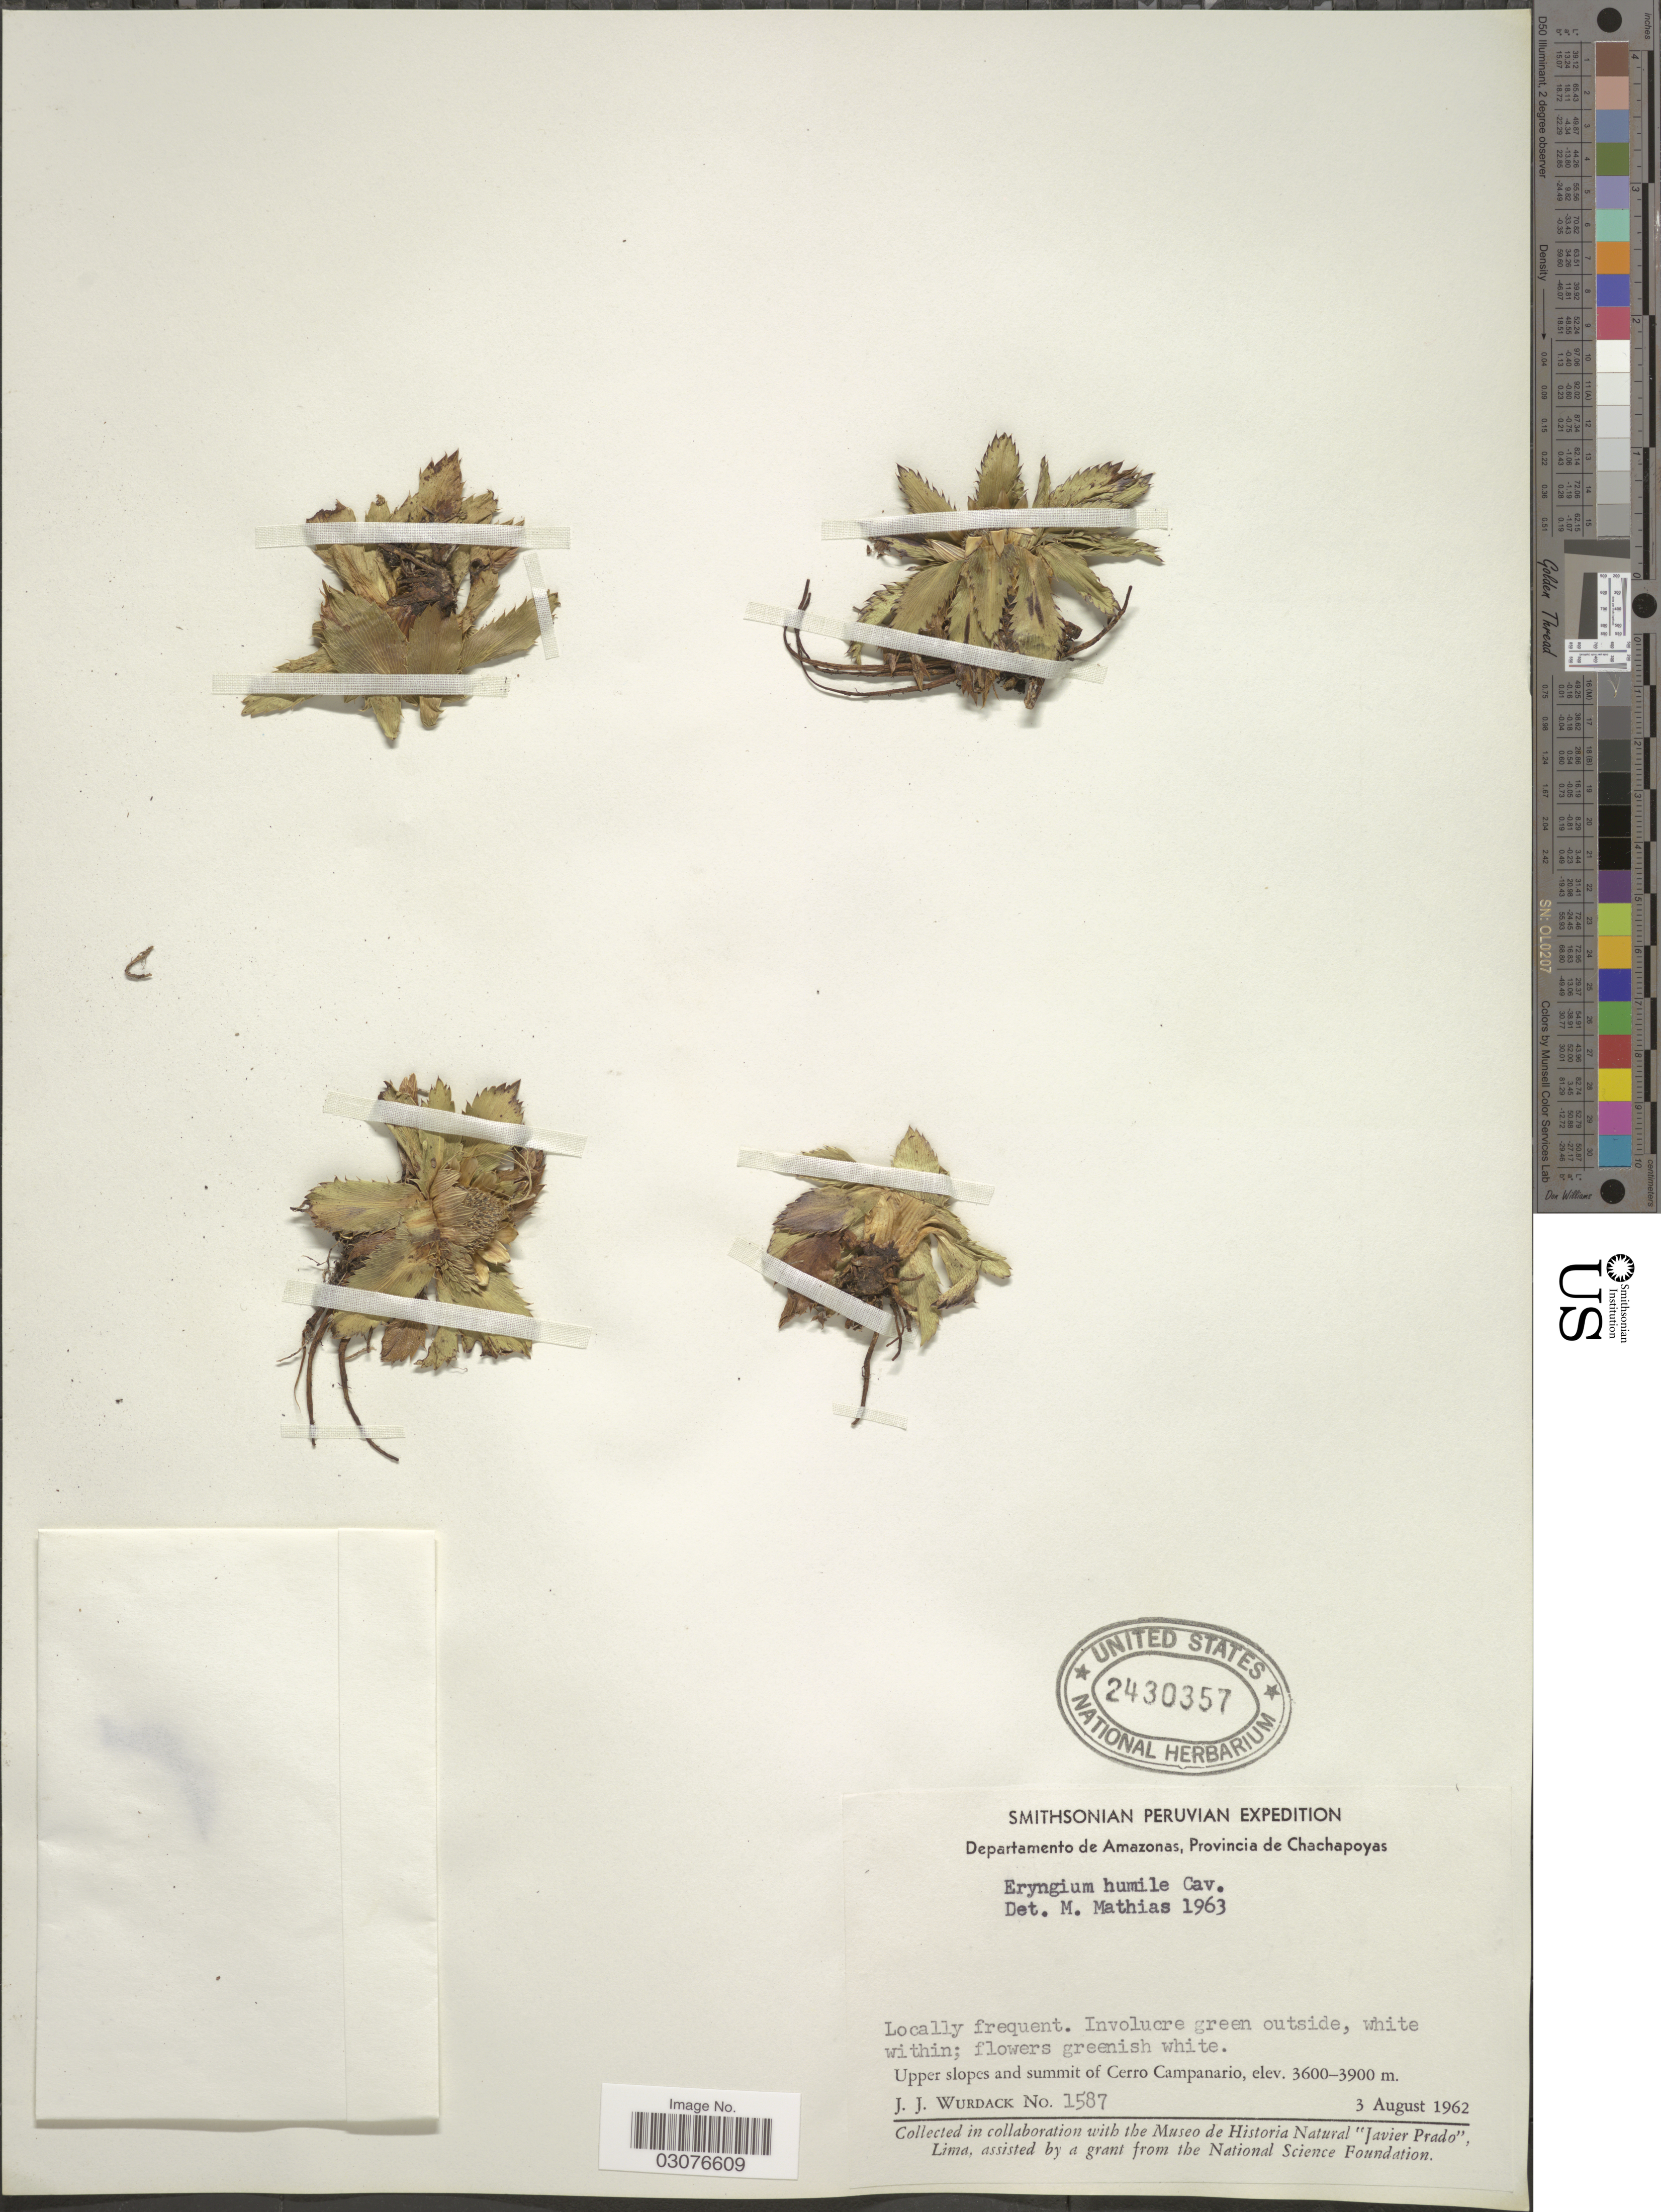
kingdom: Plantae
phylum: Tracheophyta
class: Magnoliopsida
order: Apiales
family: Apiaceae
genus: Eryngium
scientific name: Eryngium bourgatii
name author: Gouan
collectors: J. J. Wurdack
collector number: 1587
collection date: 1962-08-03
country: Peru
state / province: Amazonas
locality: Departamento de Amazonas, Provincia de Chachapoyas, Upper slopes and summit of Cerro Campanario.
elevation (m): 3600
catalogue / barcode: US 2430357